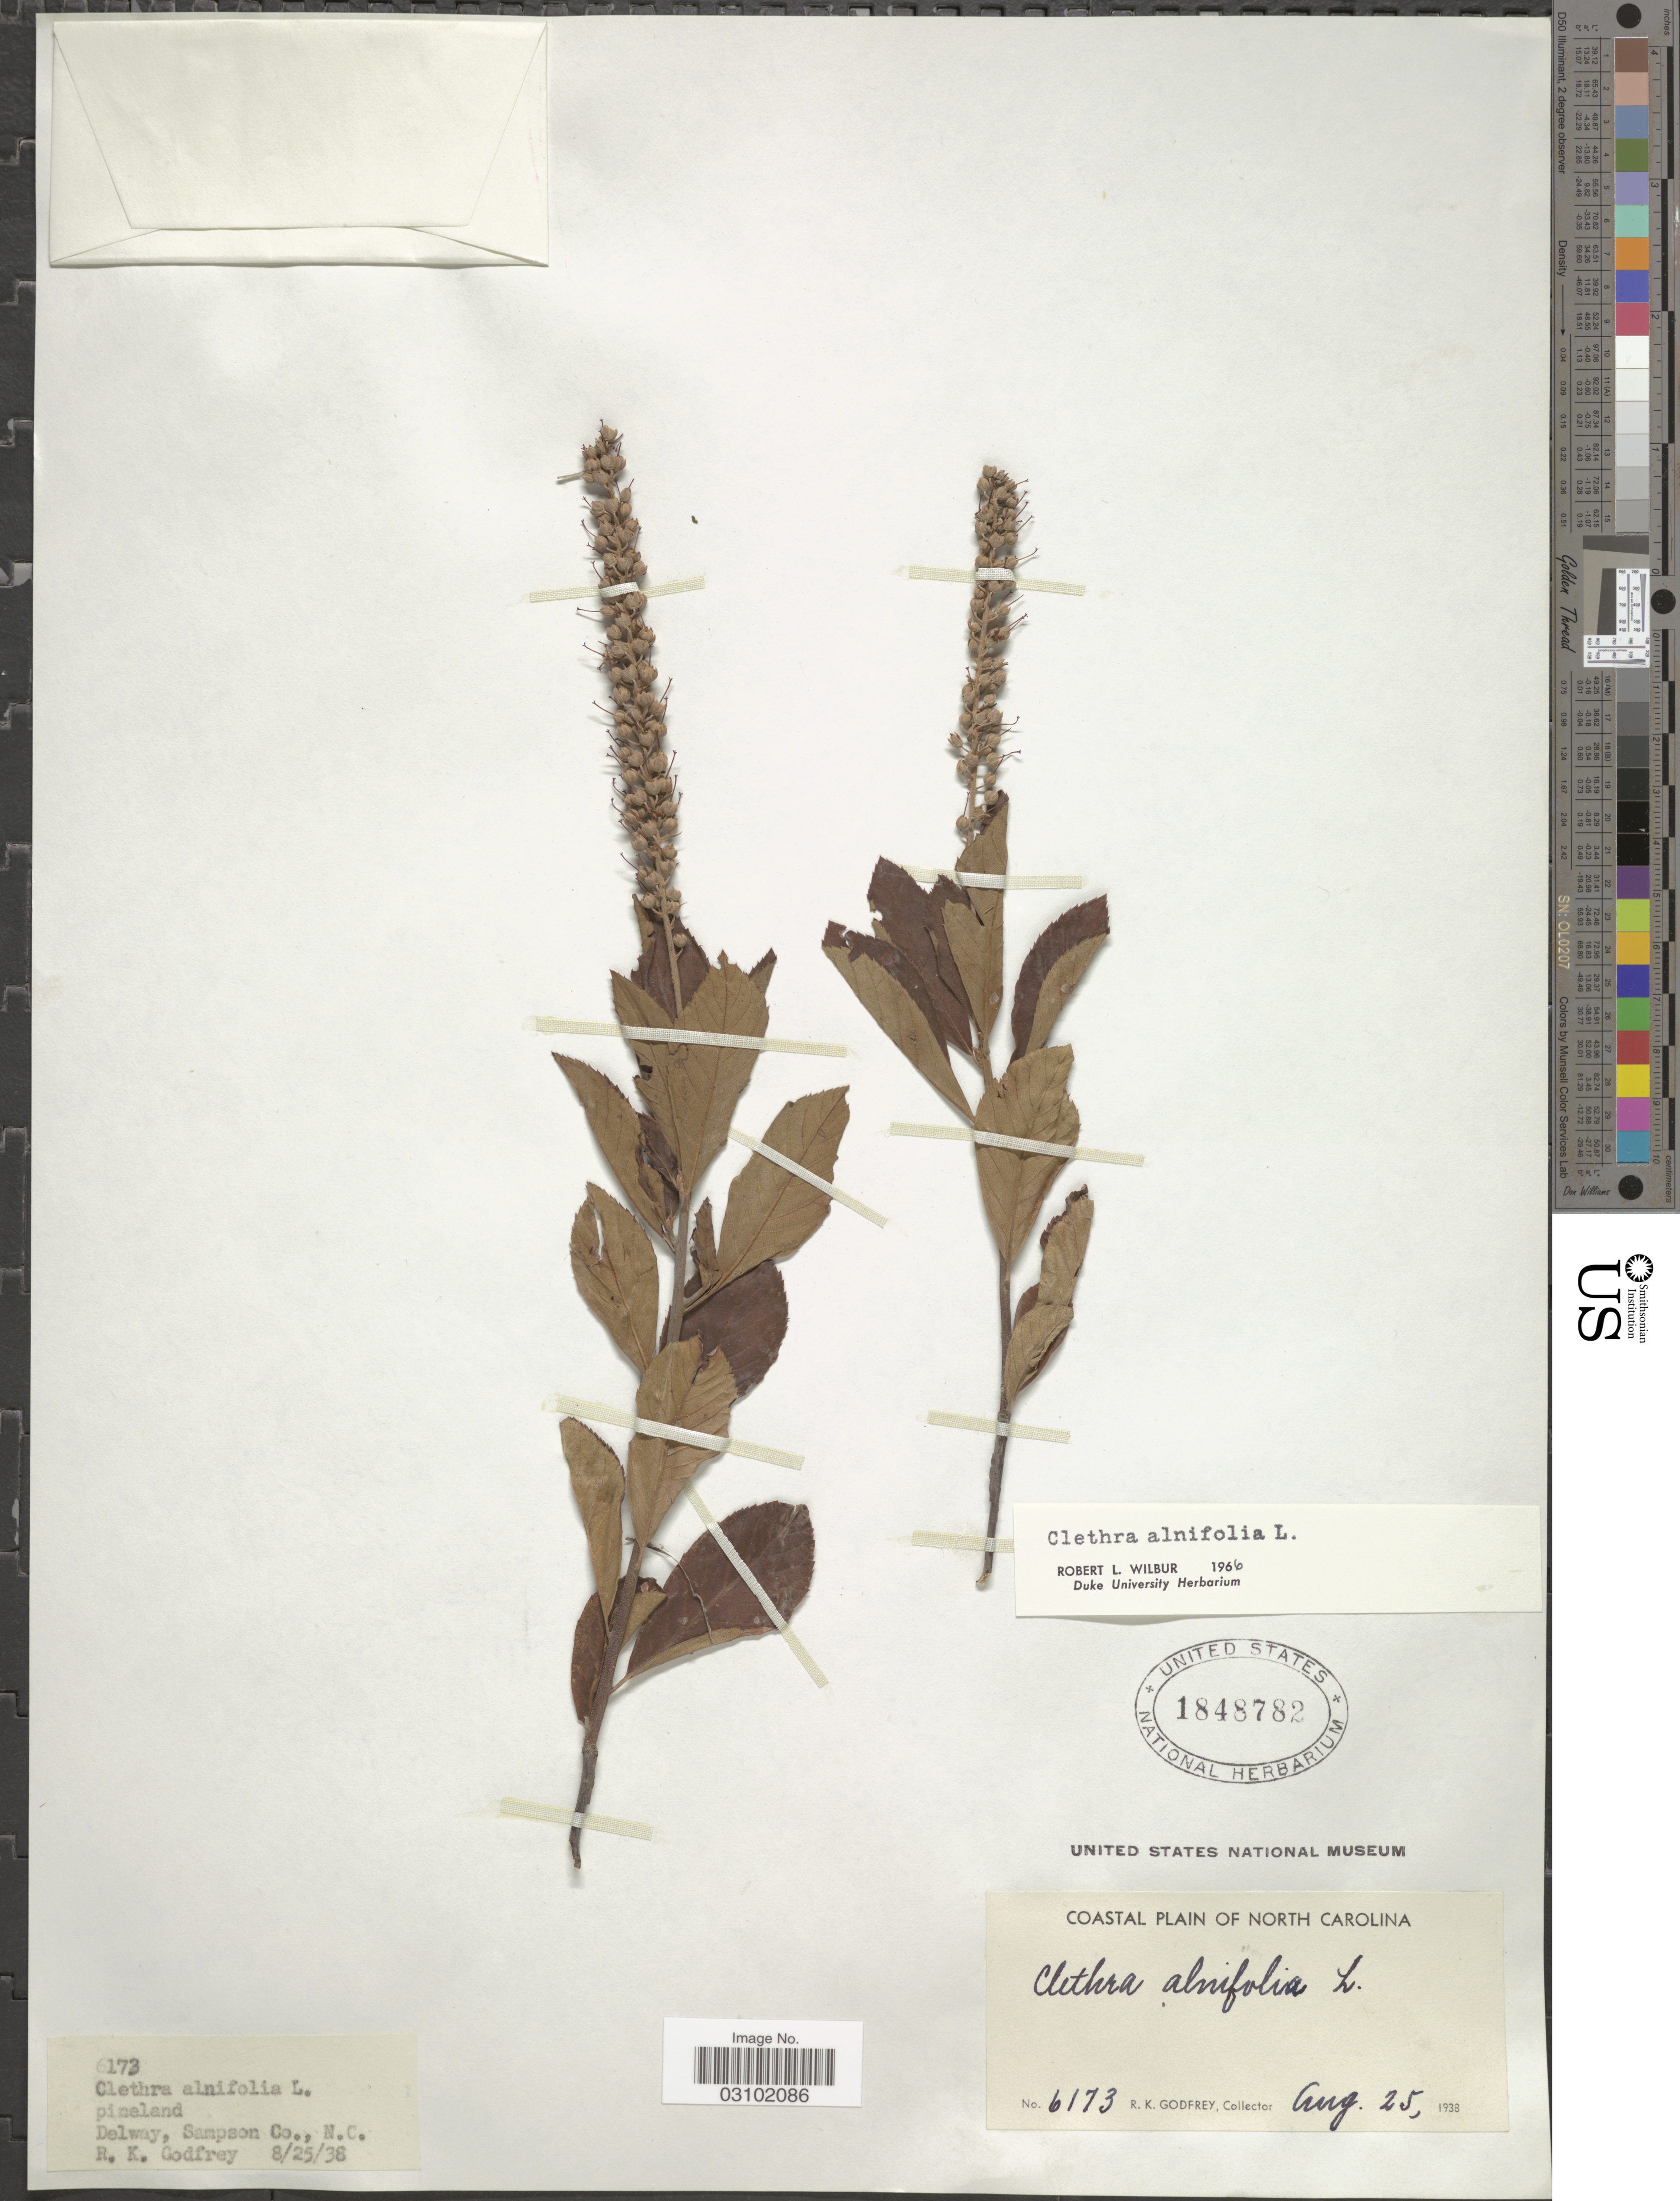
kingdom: Plantae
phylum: Tracheophyta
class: Magnoliopsida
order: Ericales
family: Clethraceae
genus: Clethra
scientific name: Clethra alnifolia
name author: L.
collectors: R. K. Godfrey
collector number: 6173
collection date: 1938-08-25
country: United States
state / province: North Carolina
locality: Coastal Plain of North Carolina, Delway, Sampson Co.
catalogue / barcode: US 1848782